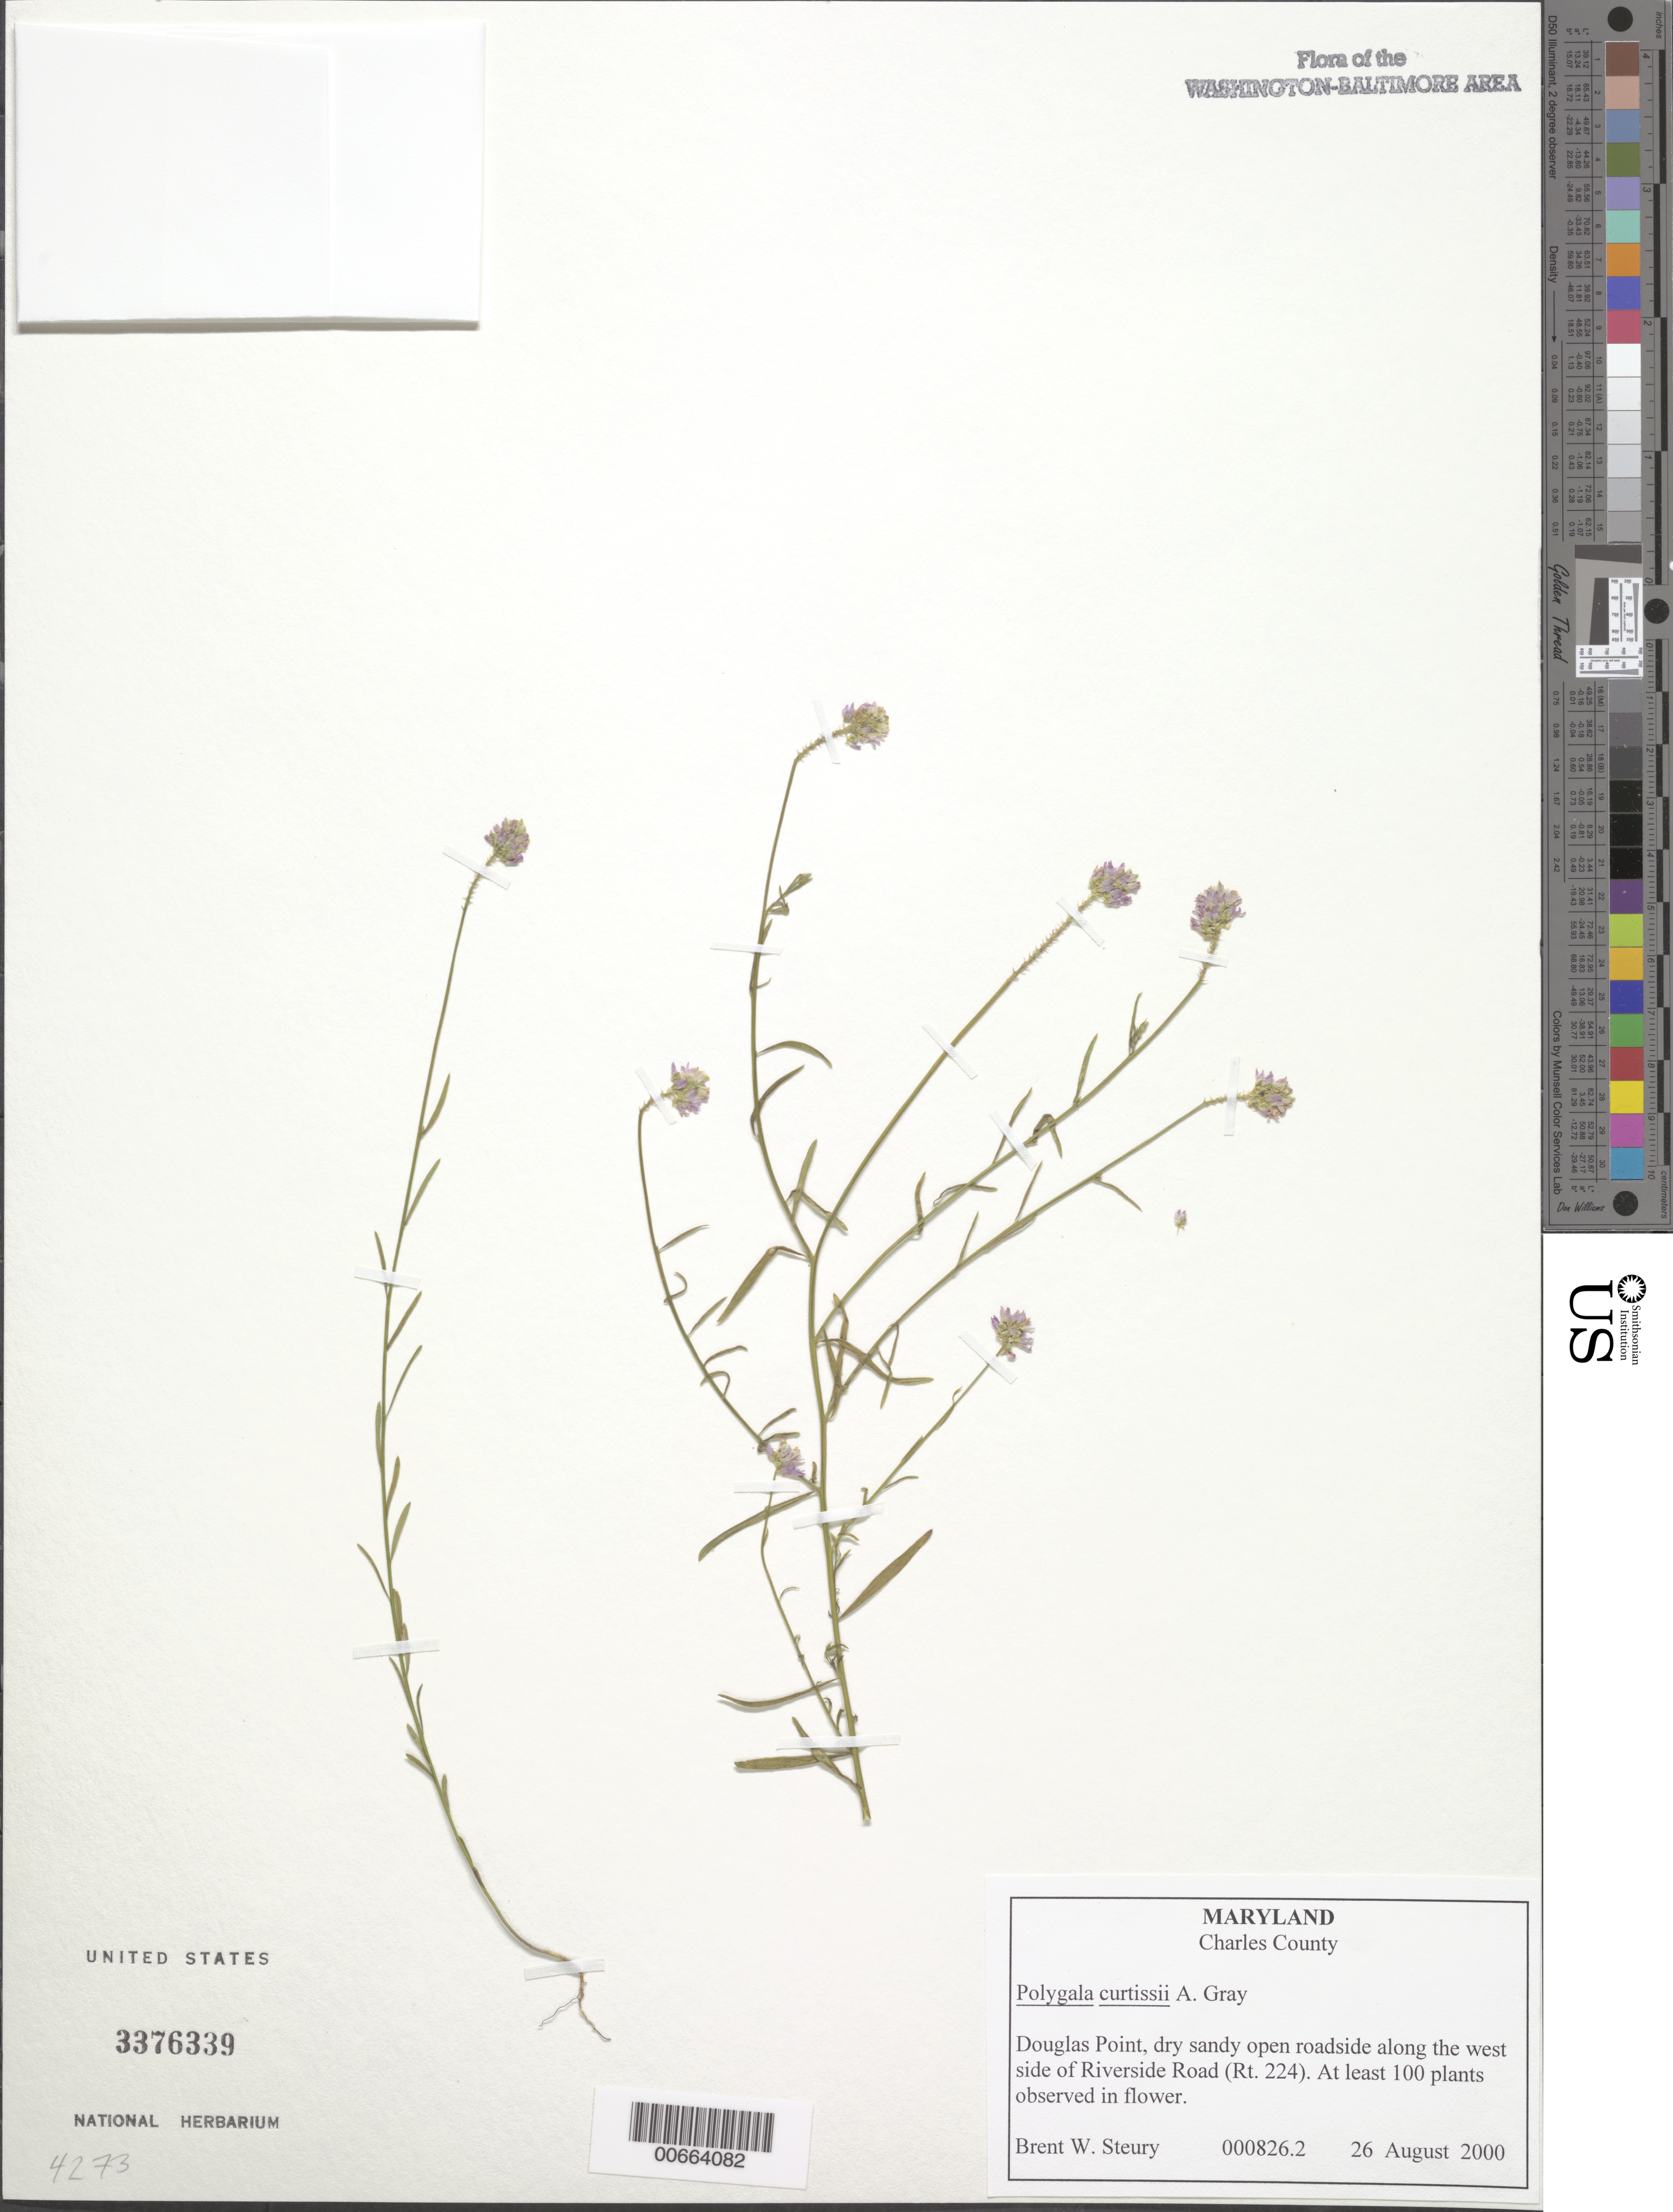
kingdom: Plantae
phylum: Tracheophyta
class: Magnoliopsida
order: Fabales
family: Polygalaceae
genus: Polygala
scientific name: Polygala curtissii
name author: A. Gray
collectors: B. Steury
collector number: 826.2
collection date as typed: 26 Aug 2000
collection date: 2000-08-26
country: United States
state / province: Maryland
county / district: Charles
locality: Douglas Point, along the west side of Riverside Road (Rt. 224).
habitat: Dry sandy open roadside. In association with Polygala curtisii.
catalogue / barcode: US 3376339